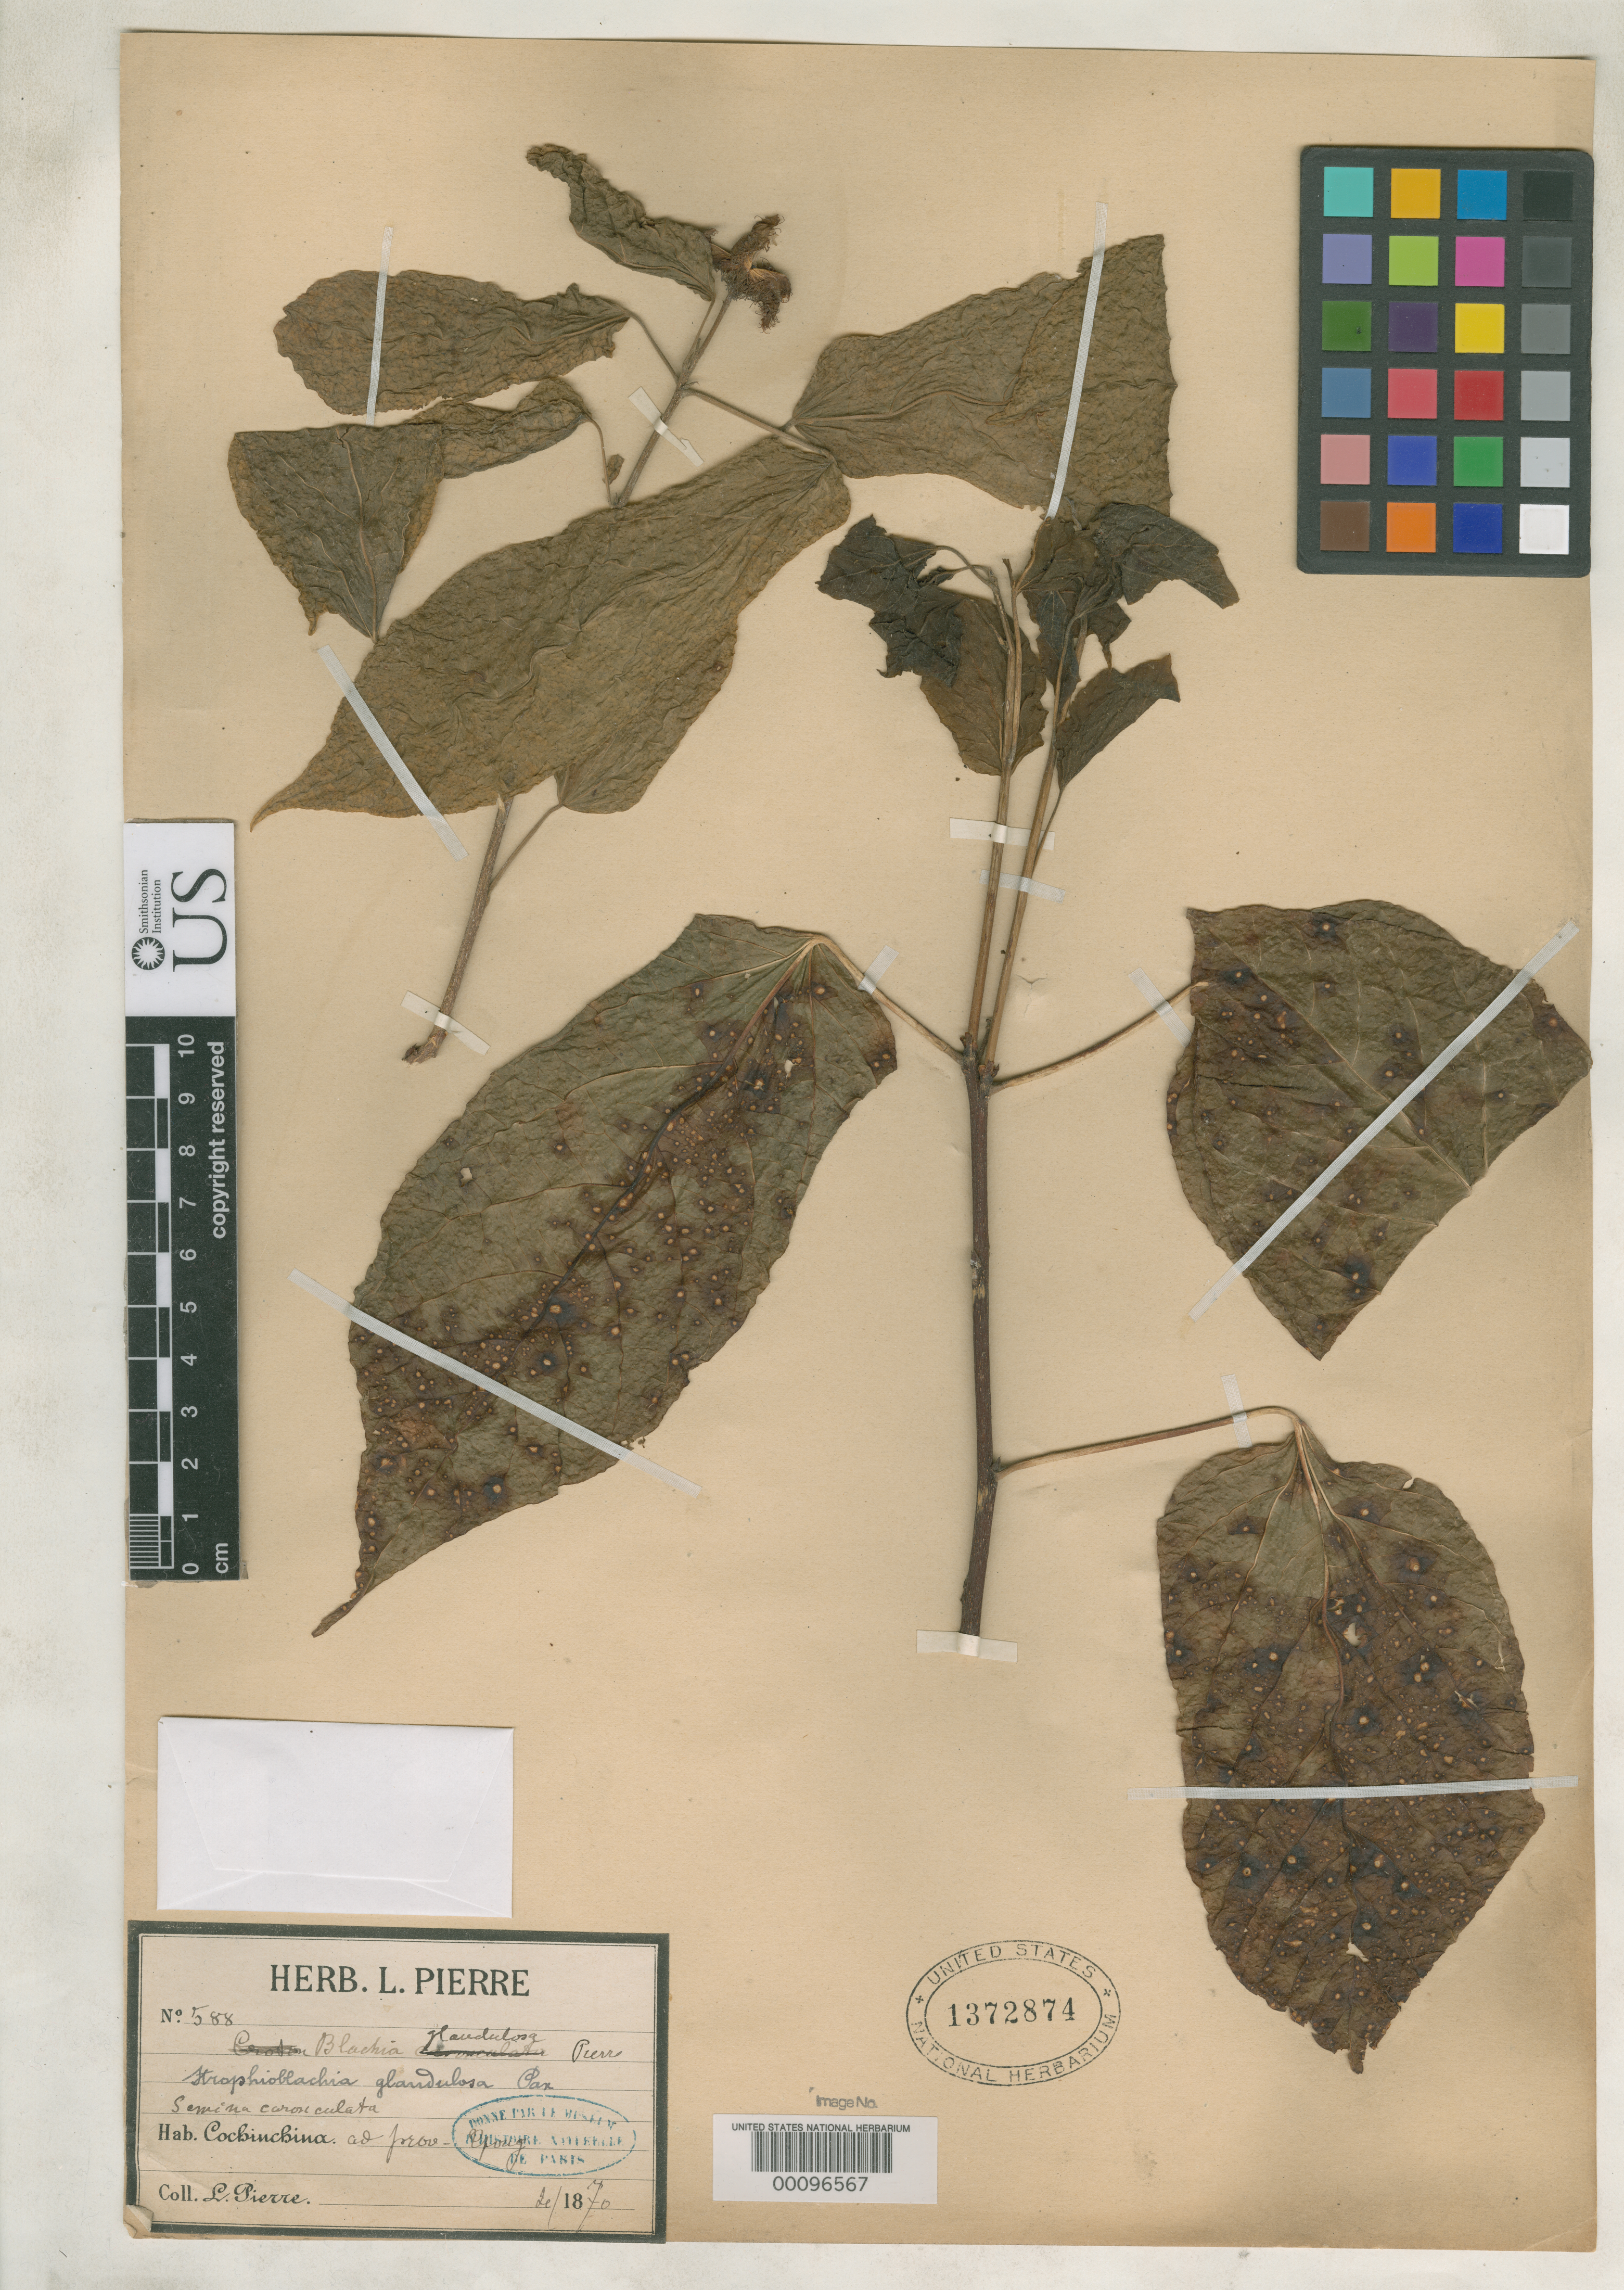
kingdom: Plantae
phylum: Tracheophyta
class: Magnoliopsida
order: Malpighiales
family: Euphorbiaceae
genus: Strophioblachia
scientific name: Strophioblachia glandulosa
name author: Pax & K. Hoffm. in Engl.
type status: Syntype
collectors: J. Pierre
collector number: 588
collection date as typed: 1870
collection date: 1870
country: Vietnam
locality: Cochinchine, near Saigon.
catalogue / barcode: US 1372874